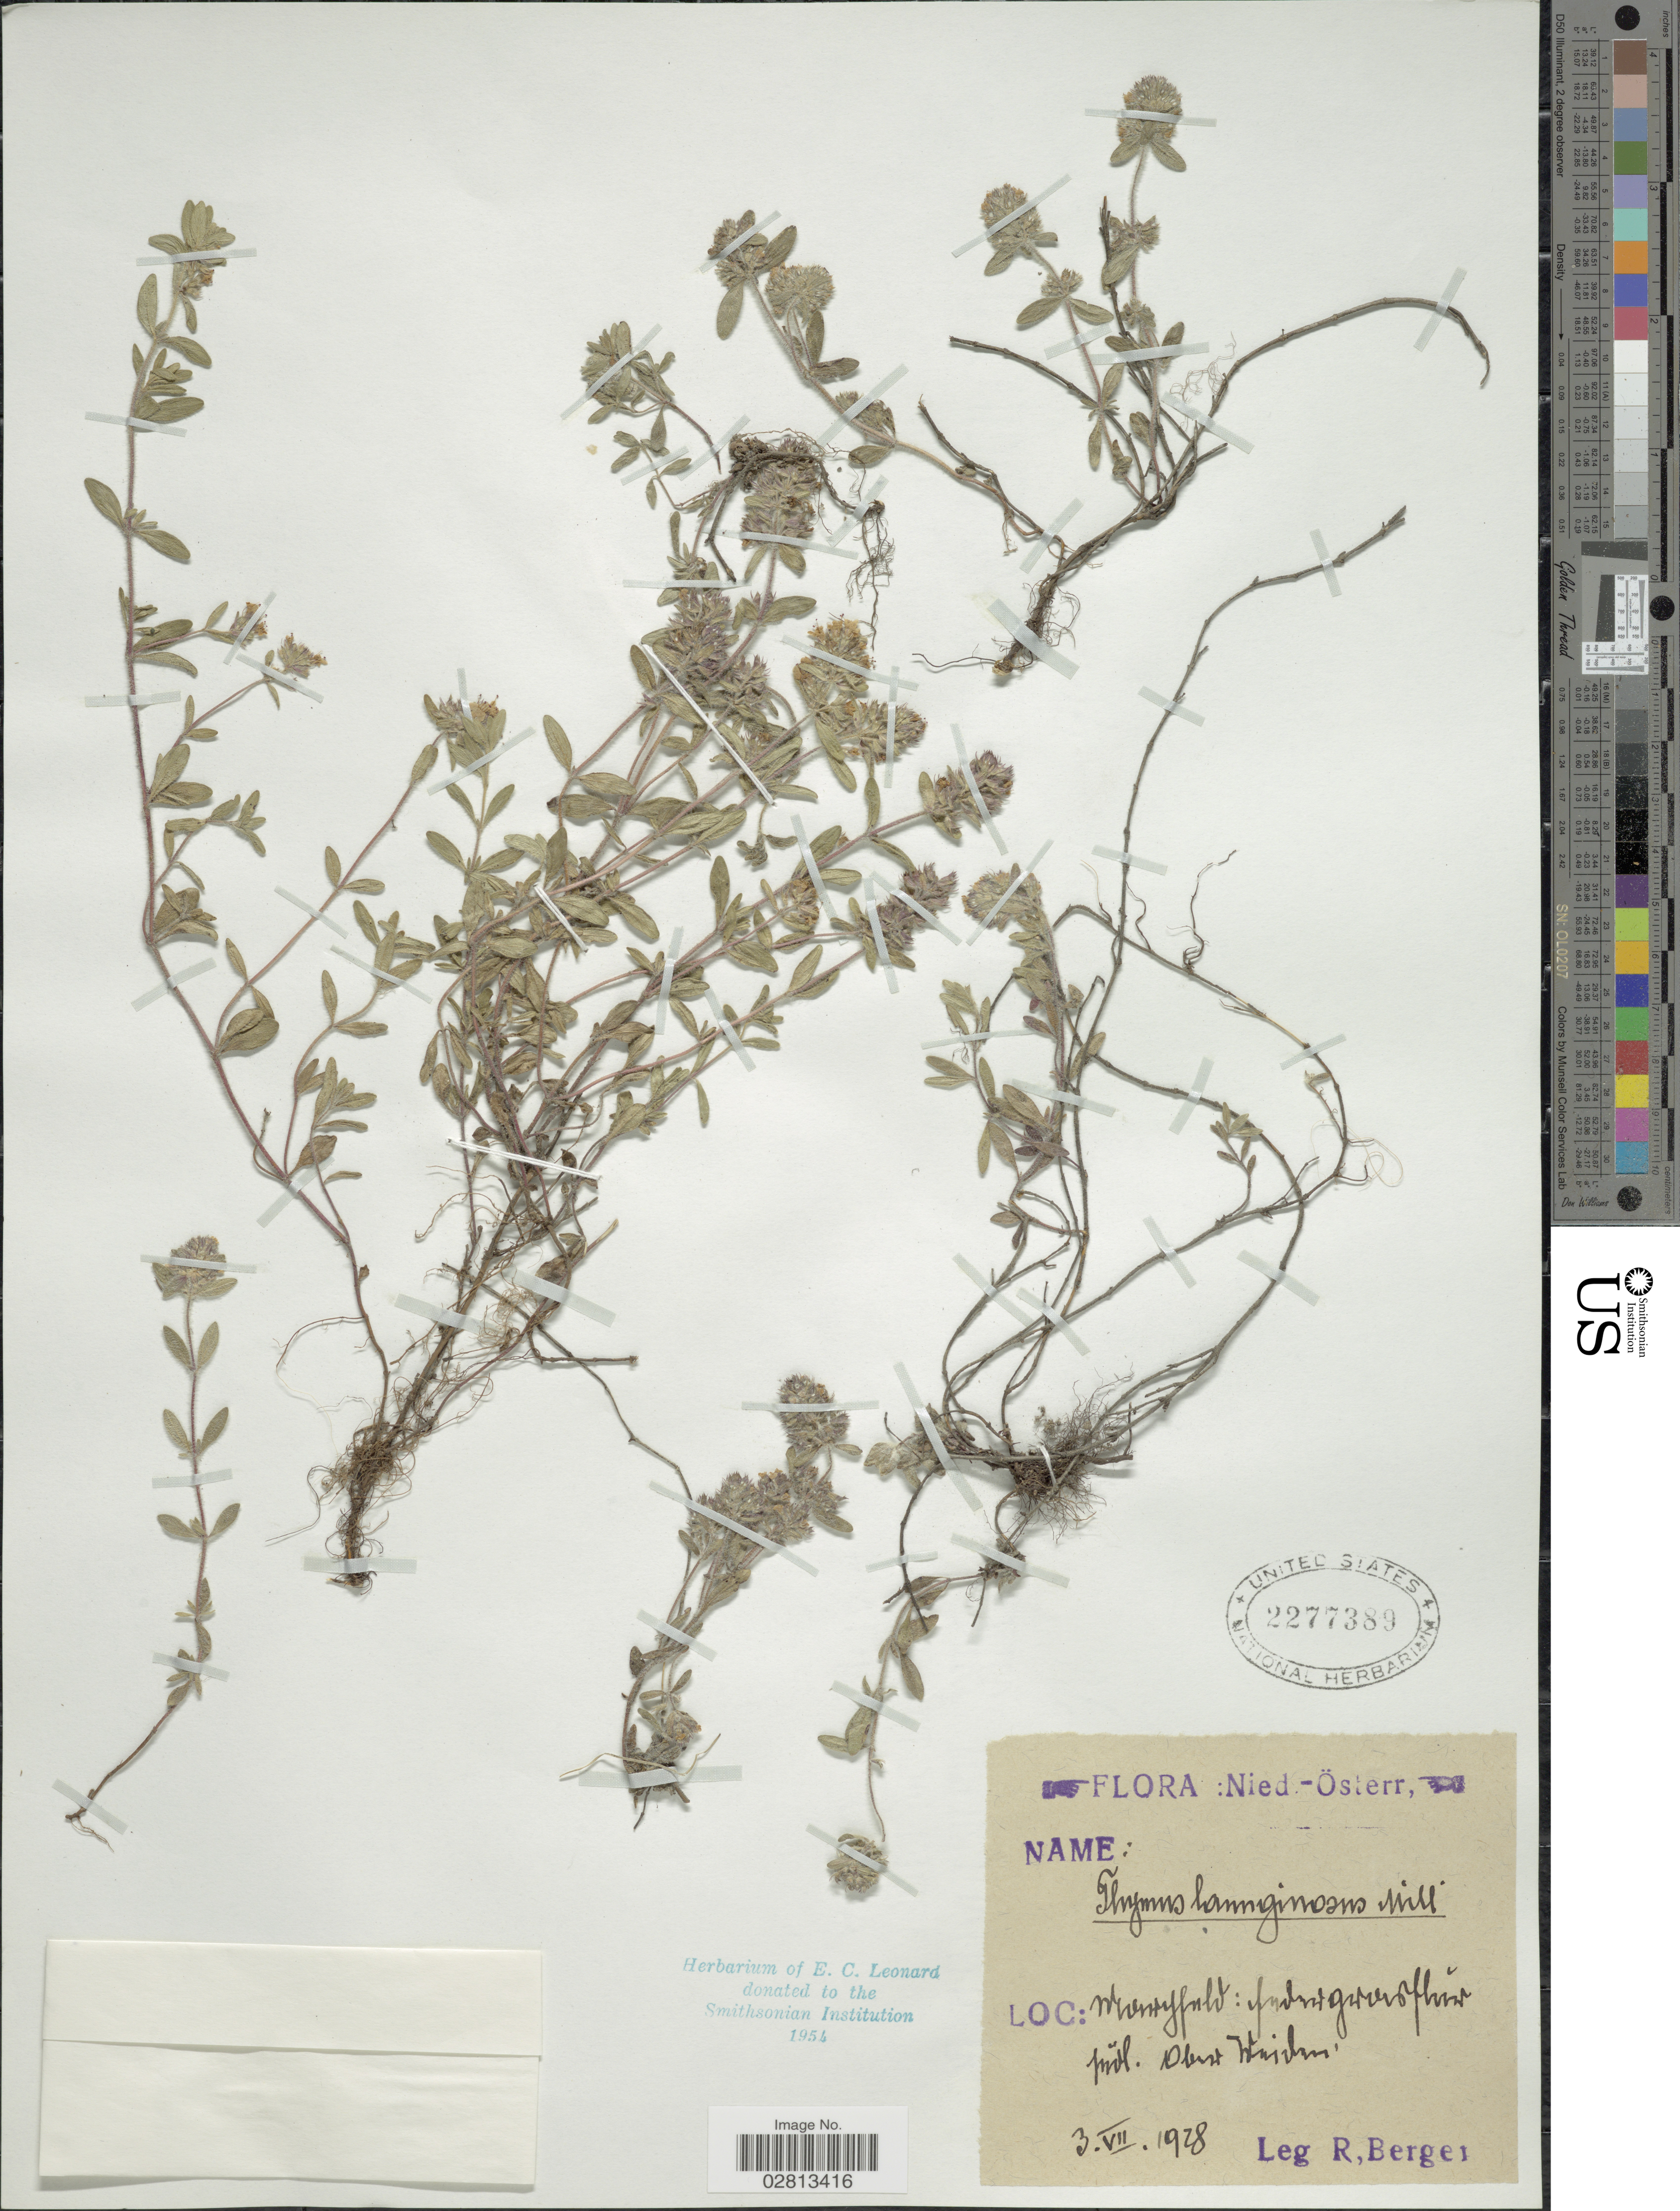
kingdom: Plantae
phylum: Tracheophyta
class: Magnoliopsida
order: Lamiales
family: Lamiaceae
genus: Thymus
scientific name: Thymus pulegioides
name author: L.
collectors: R. Berger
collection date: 1928-07-03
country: Austria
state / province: Niederosterreich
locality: Nied-Osterr. X.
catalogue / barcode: US 2277389